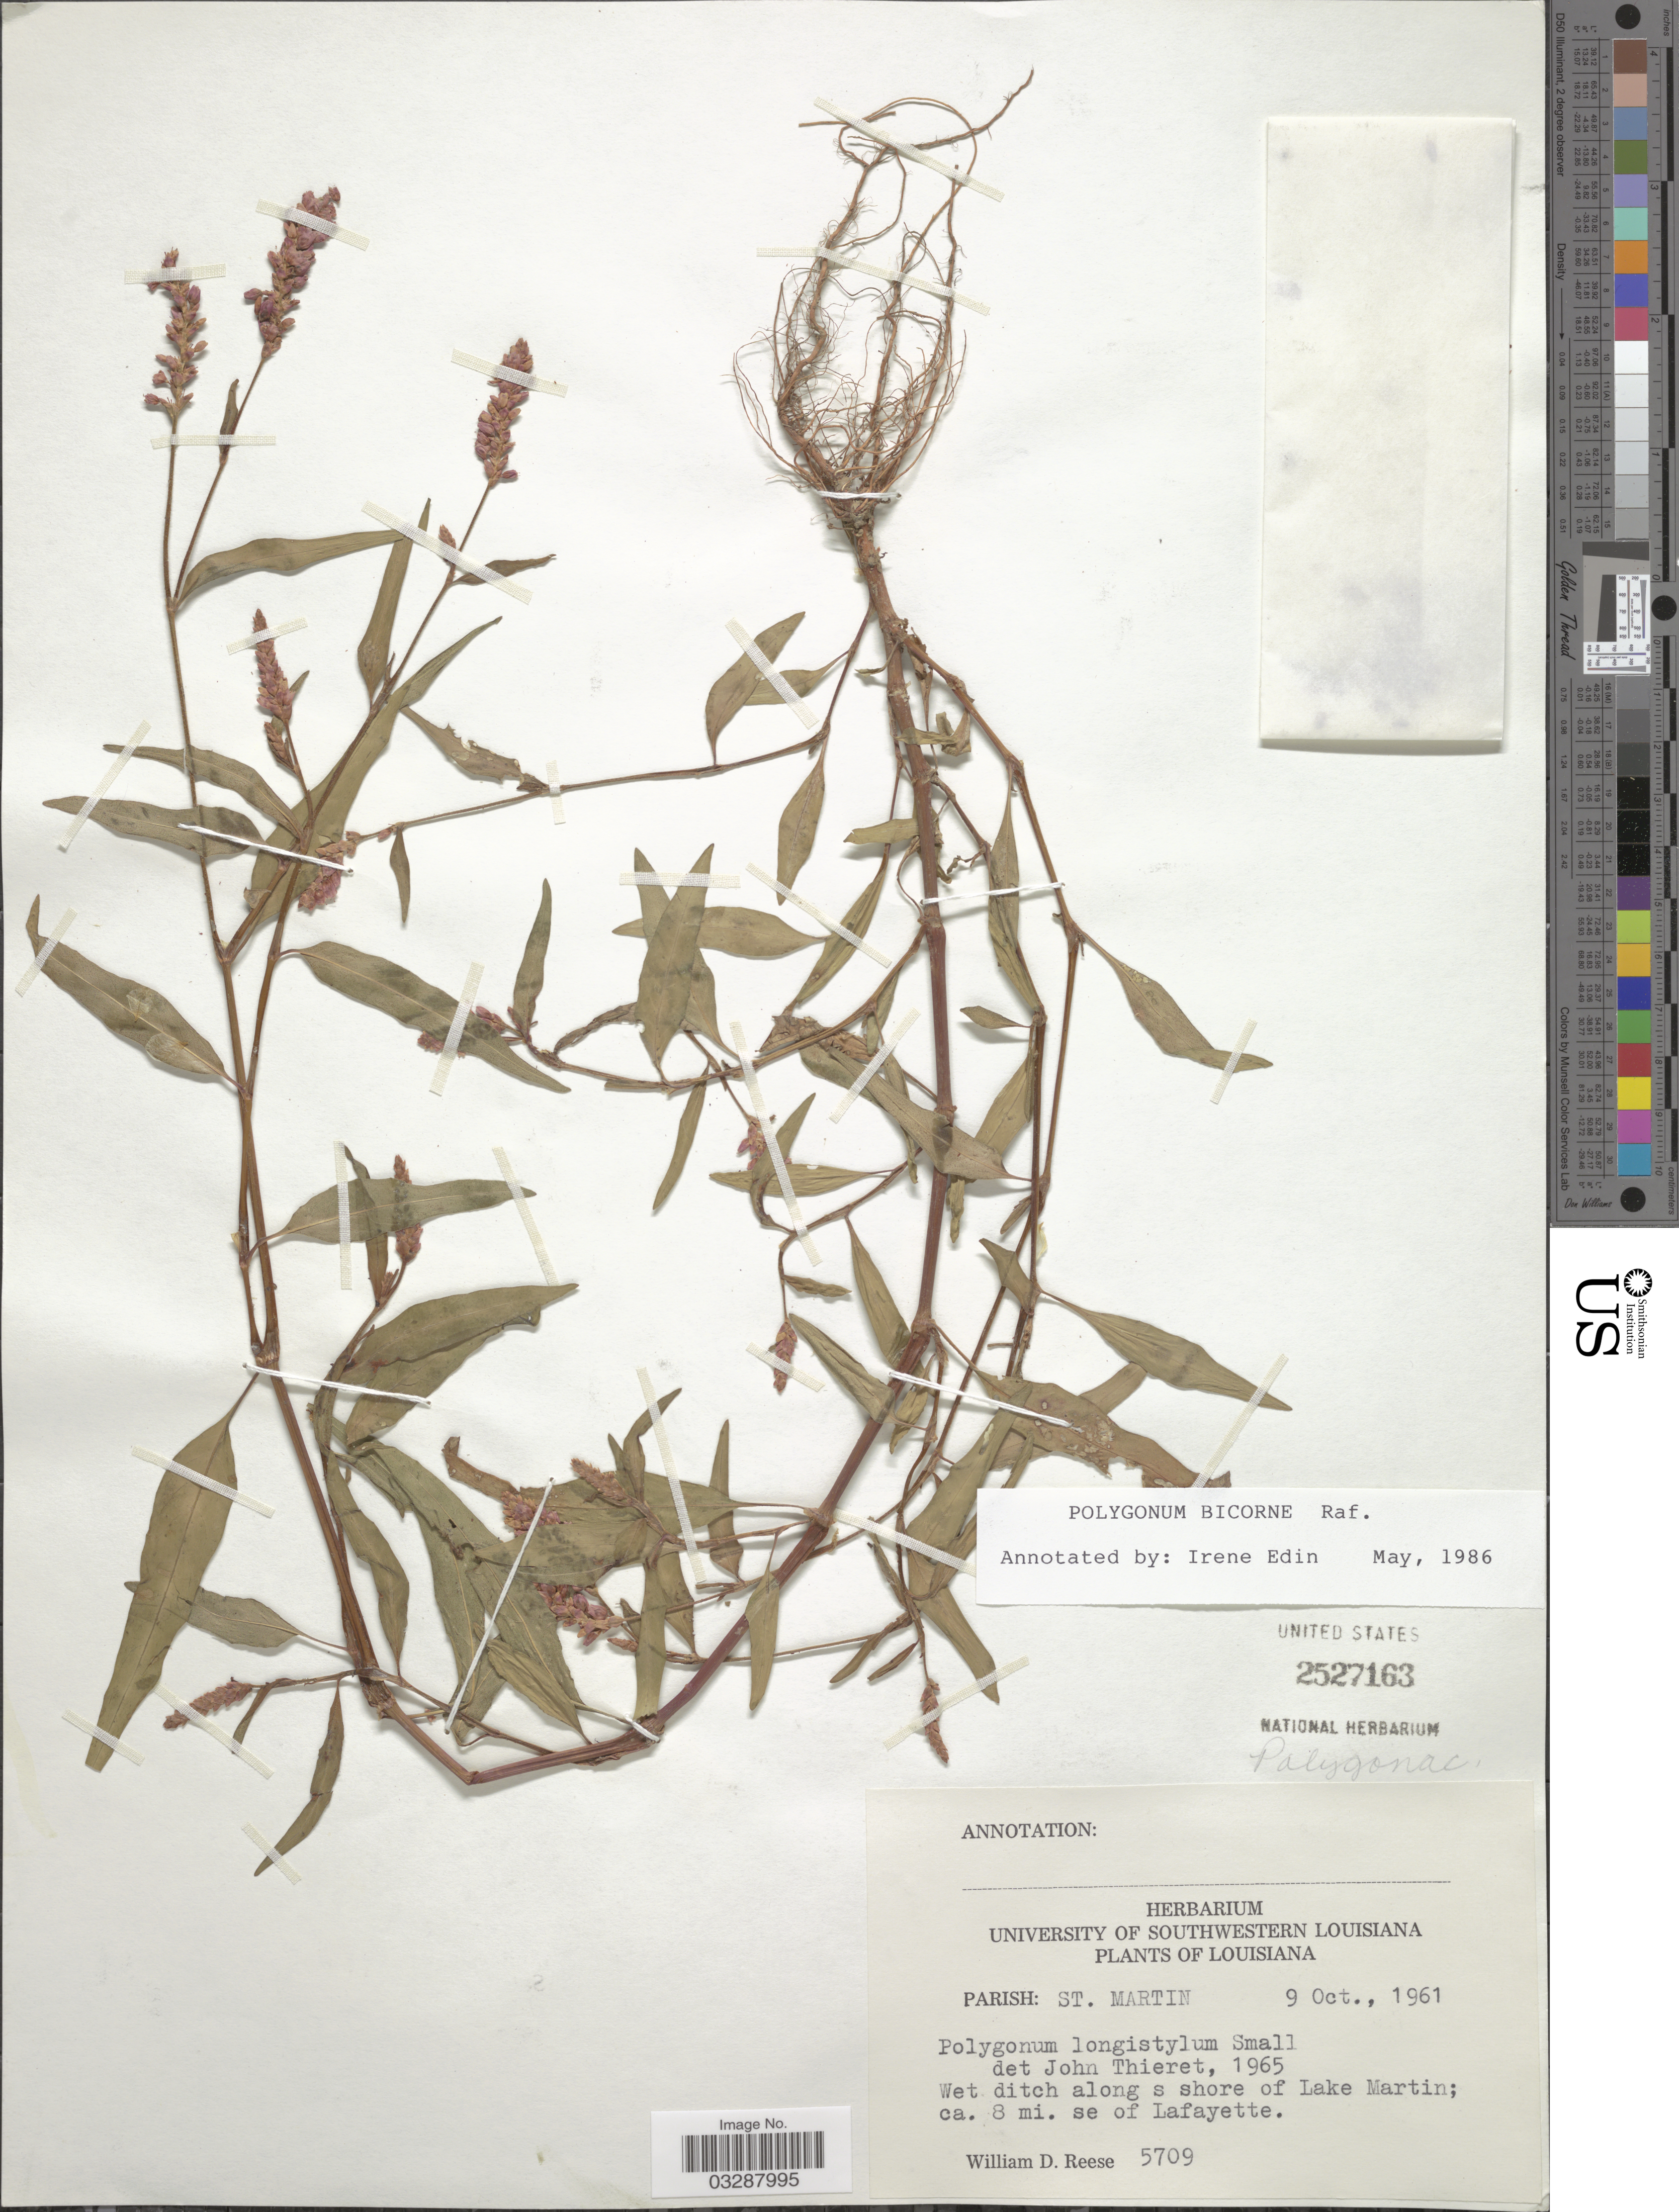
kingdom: Plantae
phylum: Tracheophyta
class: Magnoliopsida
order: Caryophyllales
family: Polygonaceae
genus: Persicaria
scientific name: Persicaria bicornis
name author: (Raf.) Nieuwl.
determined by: Atha, D. E.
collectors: W. Reese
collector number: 5709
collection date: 1961-10-09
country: United States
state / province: Louisiana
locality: Parish: St. Martin, Wet ditch along shore of Lake Martin; ca. 8 mi. se of Lafayette.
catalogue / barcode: US 2527163